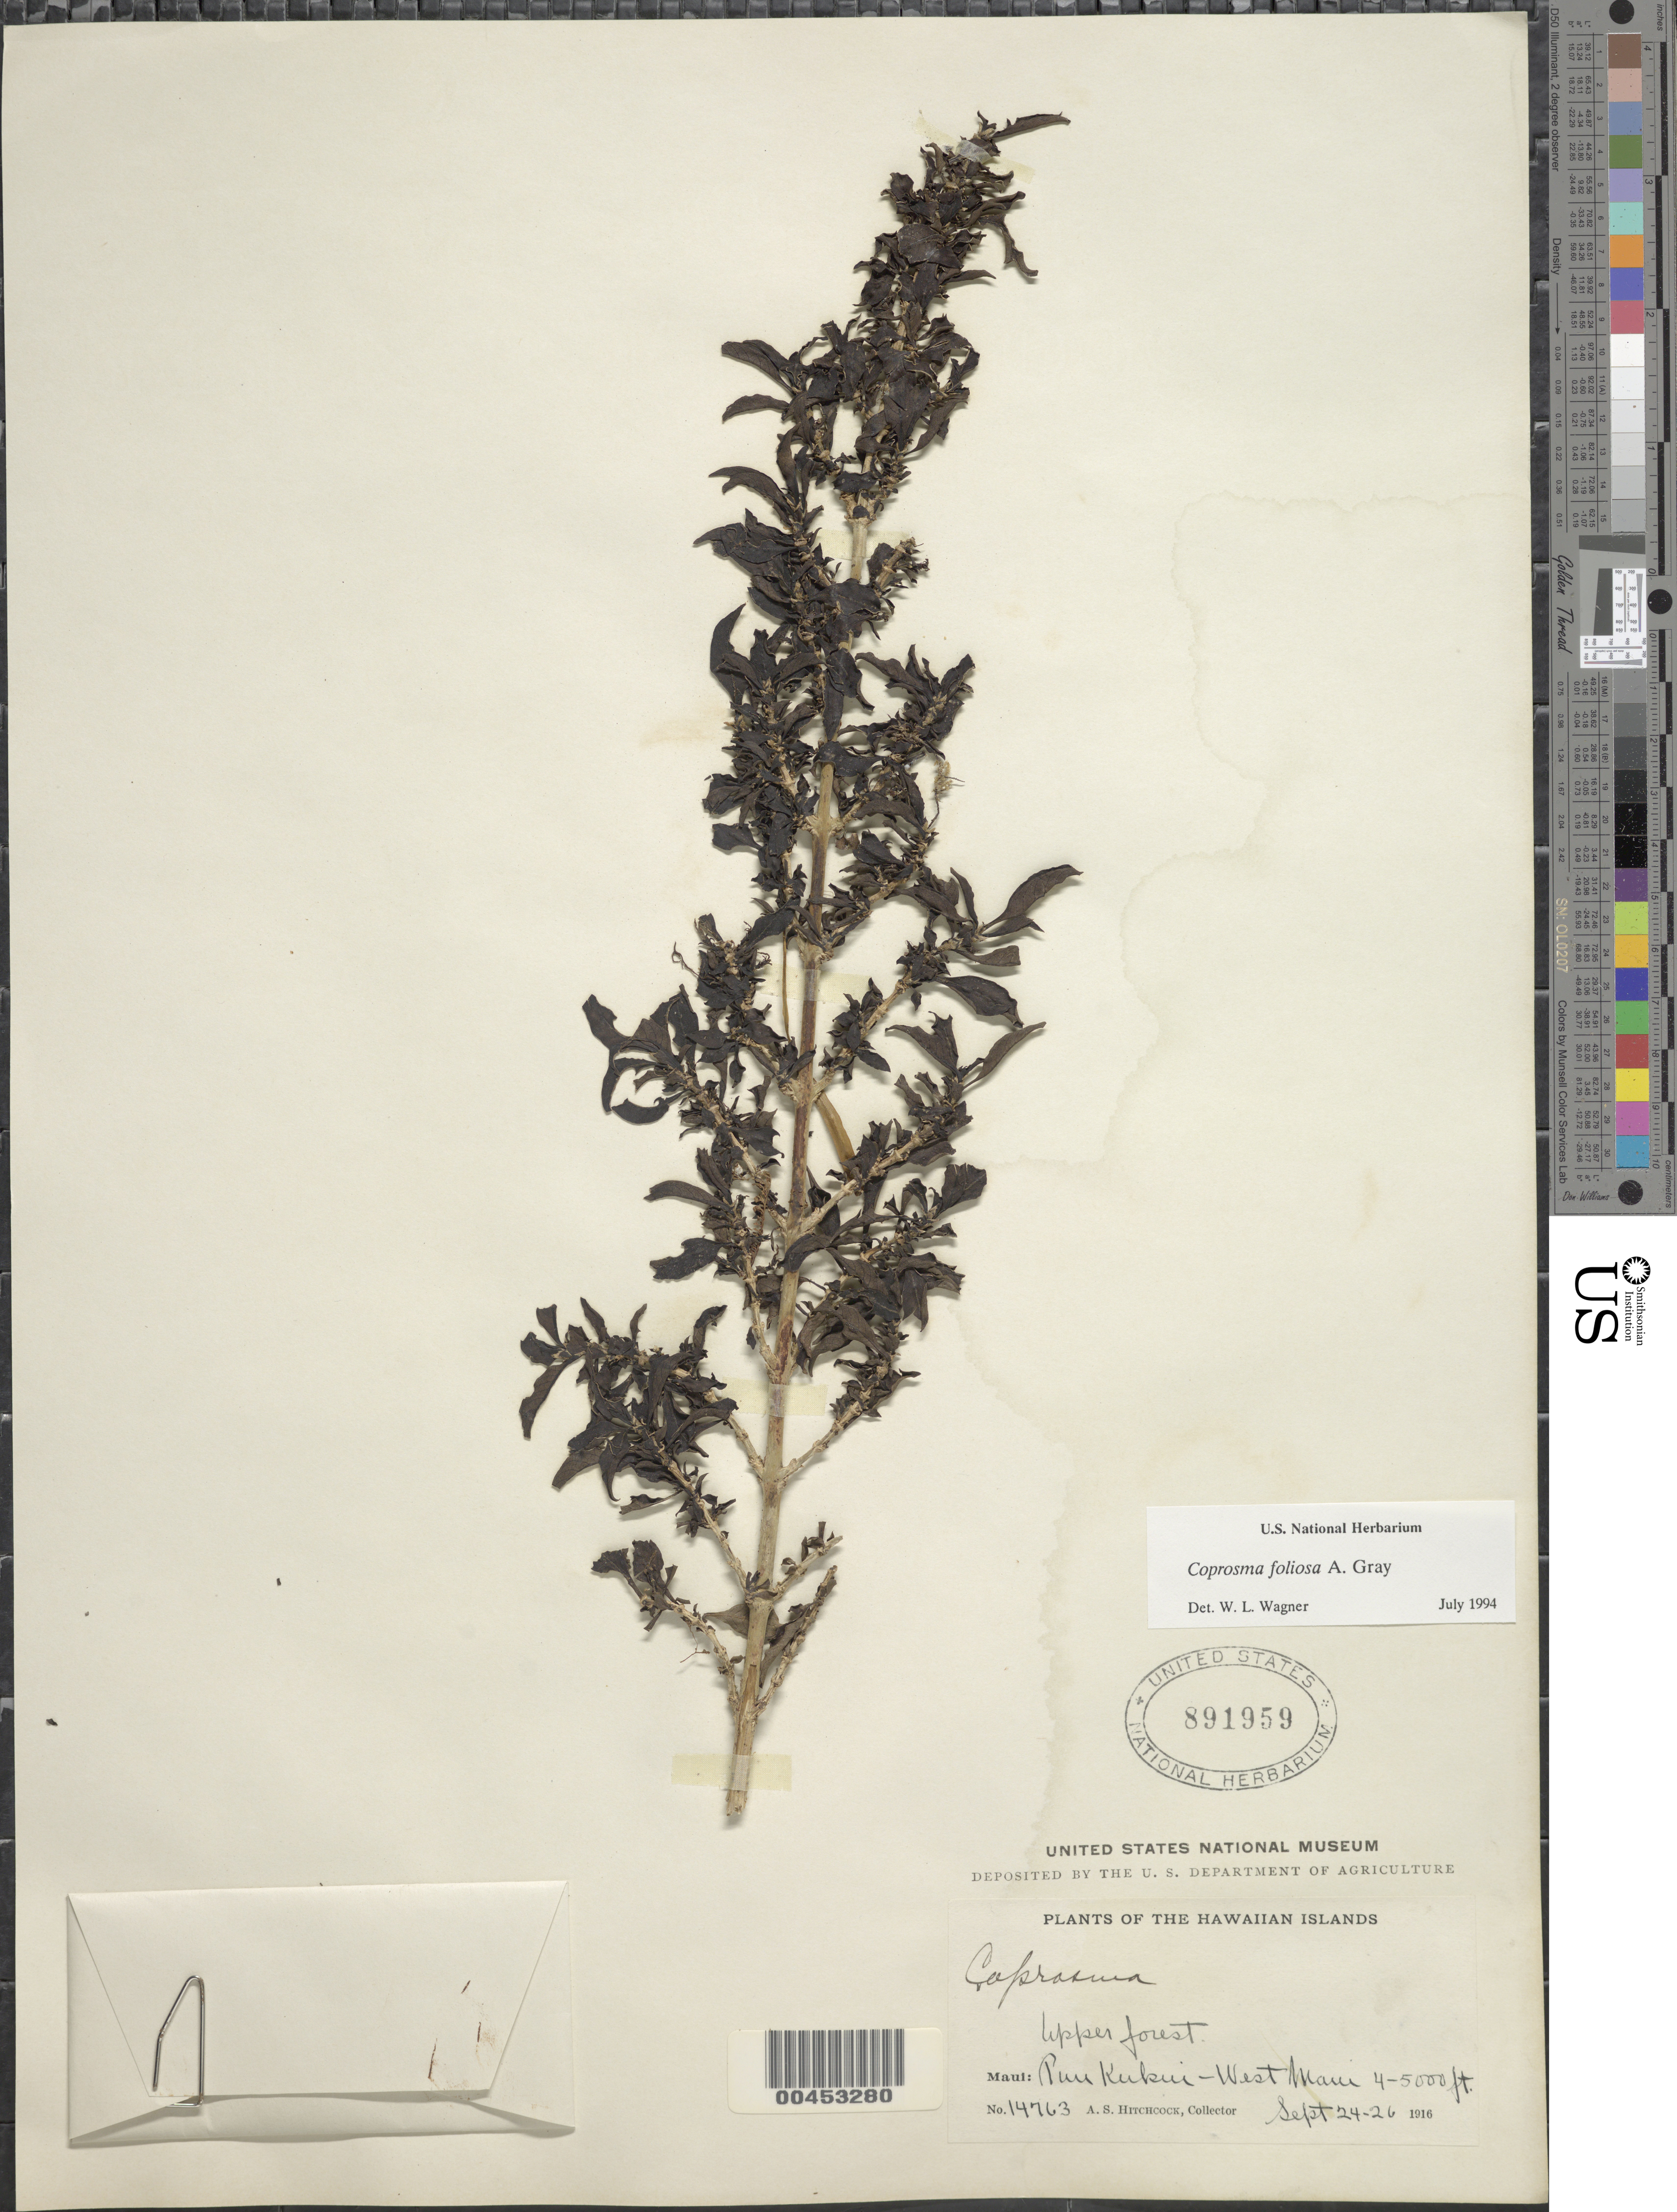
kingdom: Plantae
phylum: Tracheophyta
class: Magnoliopsida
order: Gentianales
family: Rubiaceae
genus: Coprosma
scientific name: Coprosma foliosa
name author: A. Gray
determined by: Wagner, W. L., (BOT), Smithsonian Institution - National Museum of Natural History (UNITED STATES)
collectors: A. S. Hitchcock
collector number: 14763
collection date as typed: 24 Sep 1916 to 26 Sep 1916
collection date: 1916-09-24/1916-09-26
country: United States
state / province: Hawaii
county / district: Maui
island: Maui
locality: Puu Kukui, W Maui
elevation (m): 1219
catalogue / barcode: US 891959